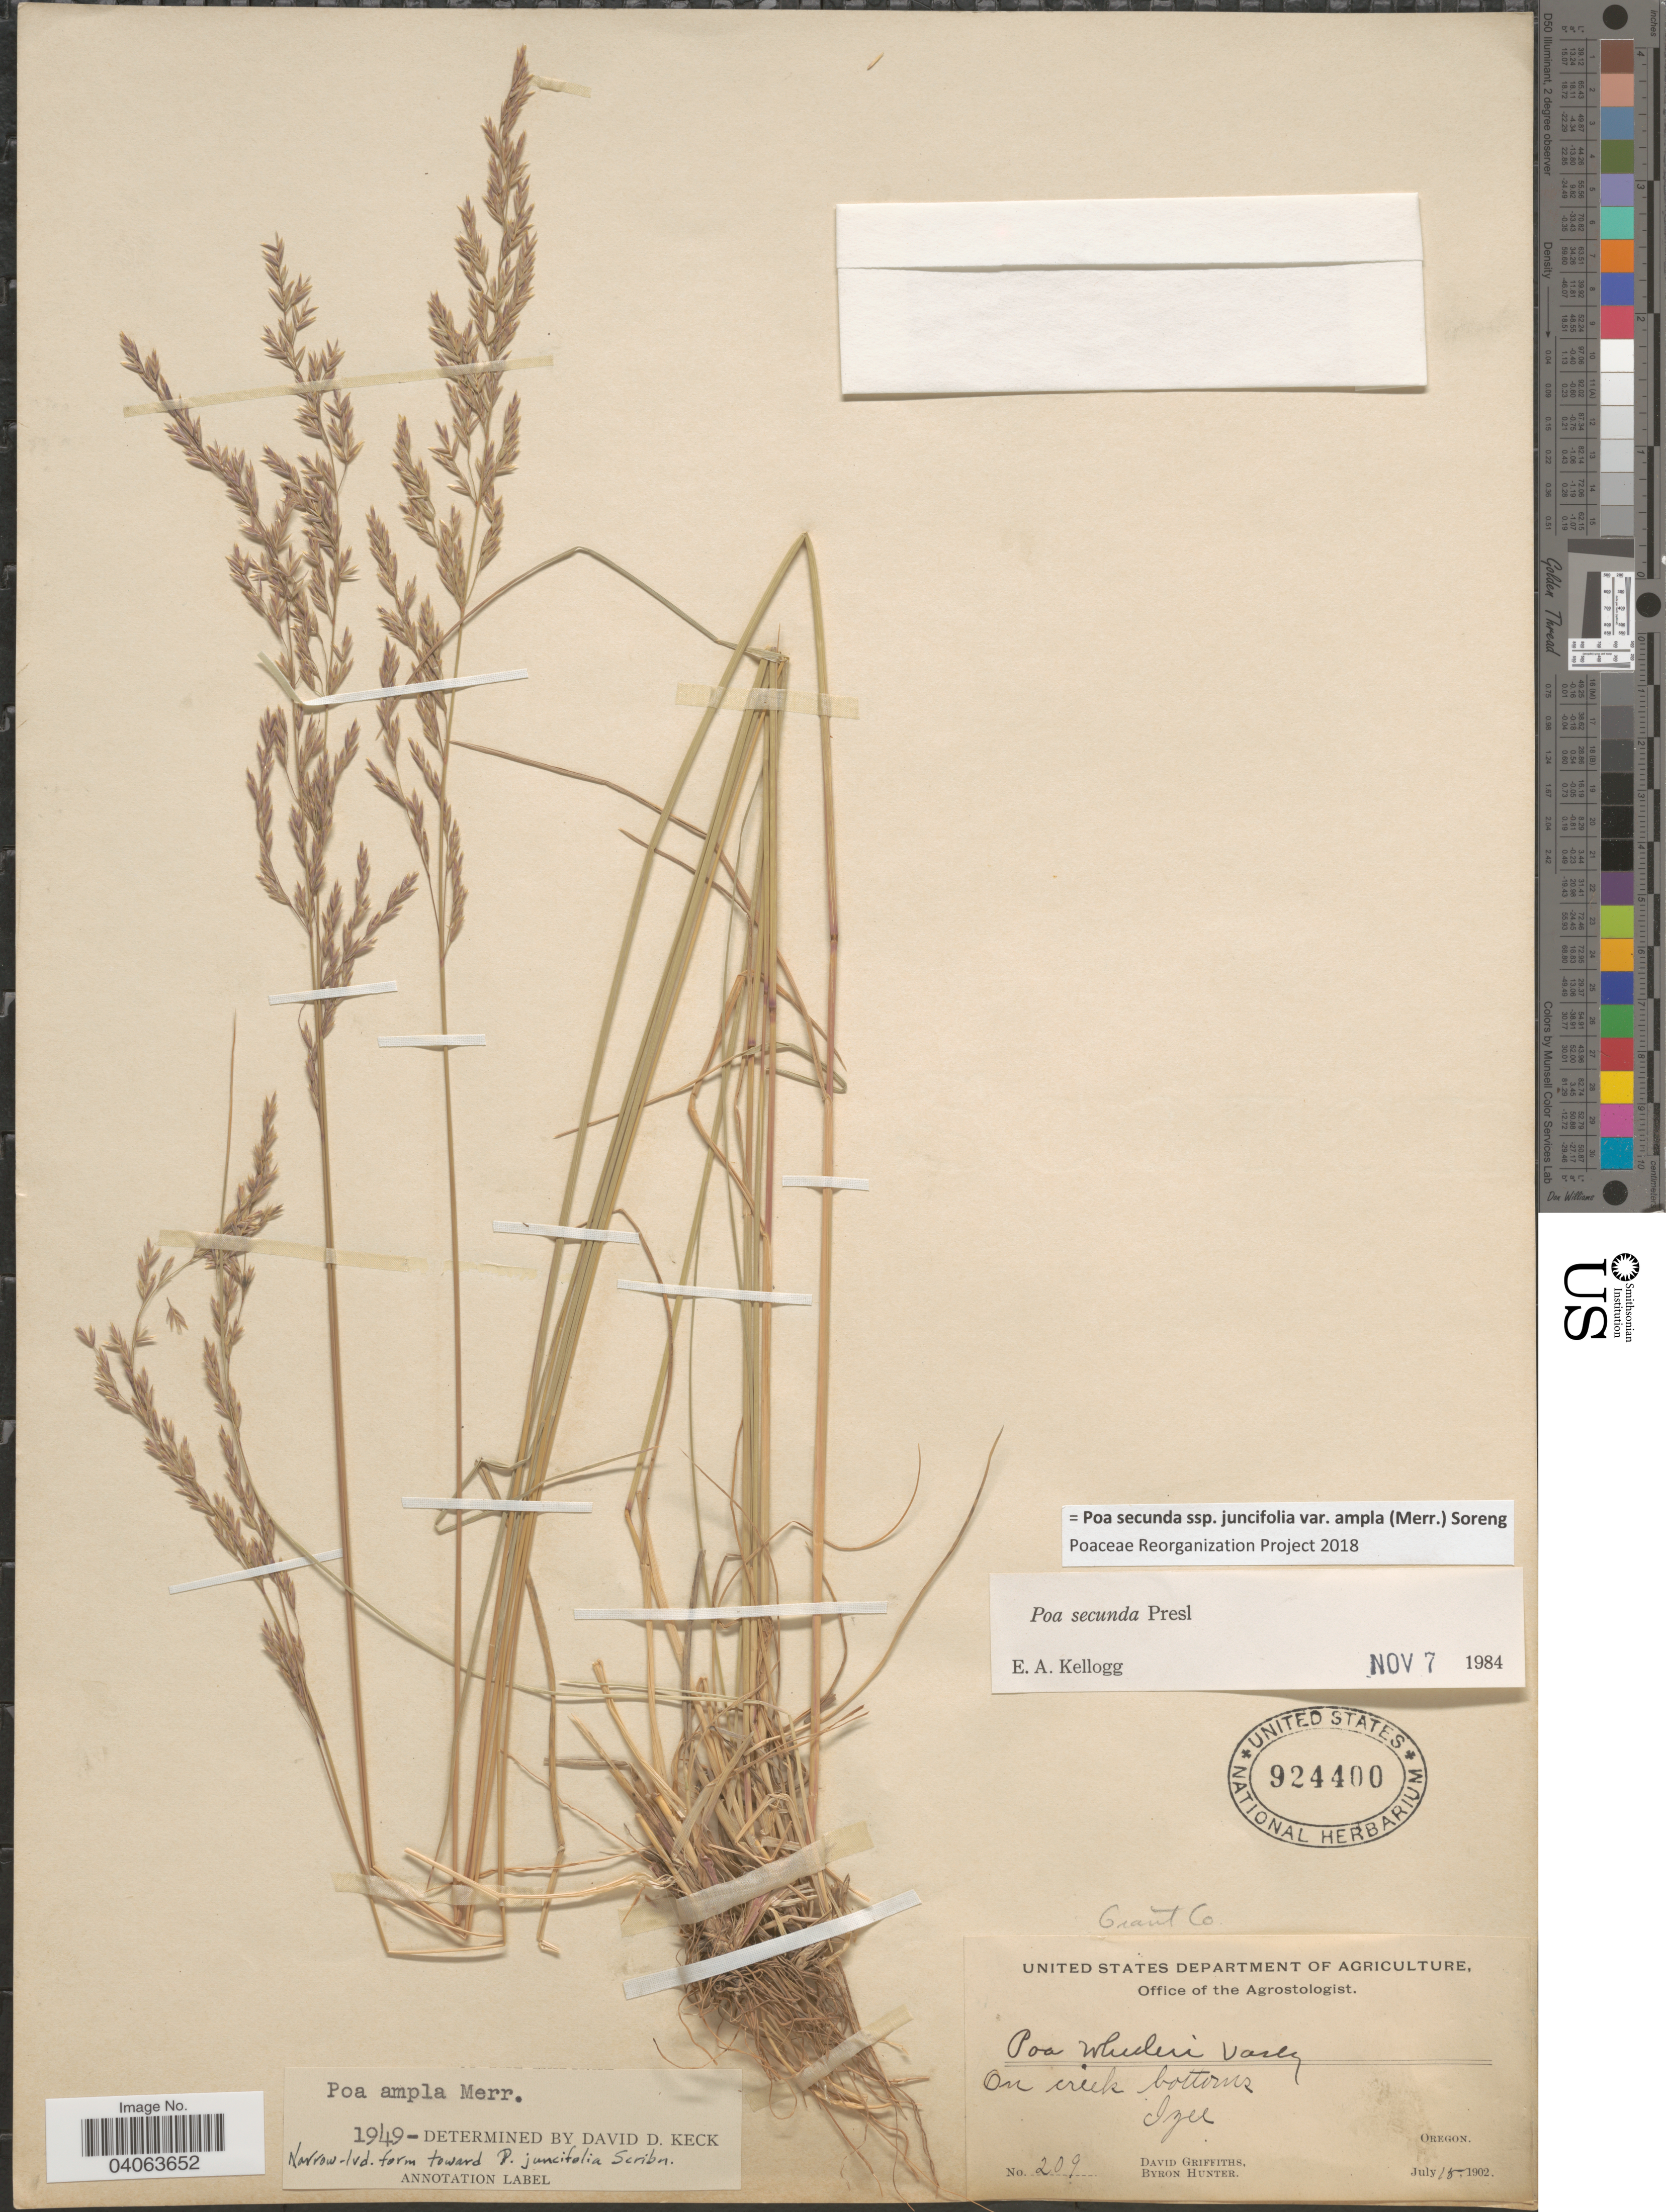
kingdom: Plantae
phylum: Tracheophyta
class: Liliopsida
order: Poales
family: Poaceae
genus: Poa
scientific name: Poa secunda subsp. juncifolia var. ampla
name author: (Merr.) Soreng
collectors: D. Griffiths & B. Hunter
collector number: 209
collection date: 1902-07-15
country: United States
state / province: Oregon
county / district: Grant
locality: On creek bottoms, Izee. Grant Co.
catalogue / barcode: US 924400